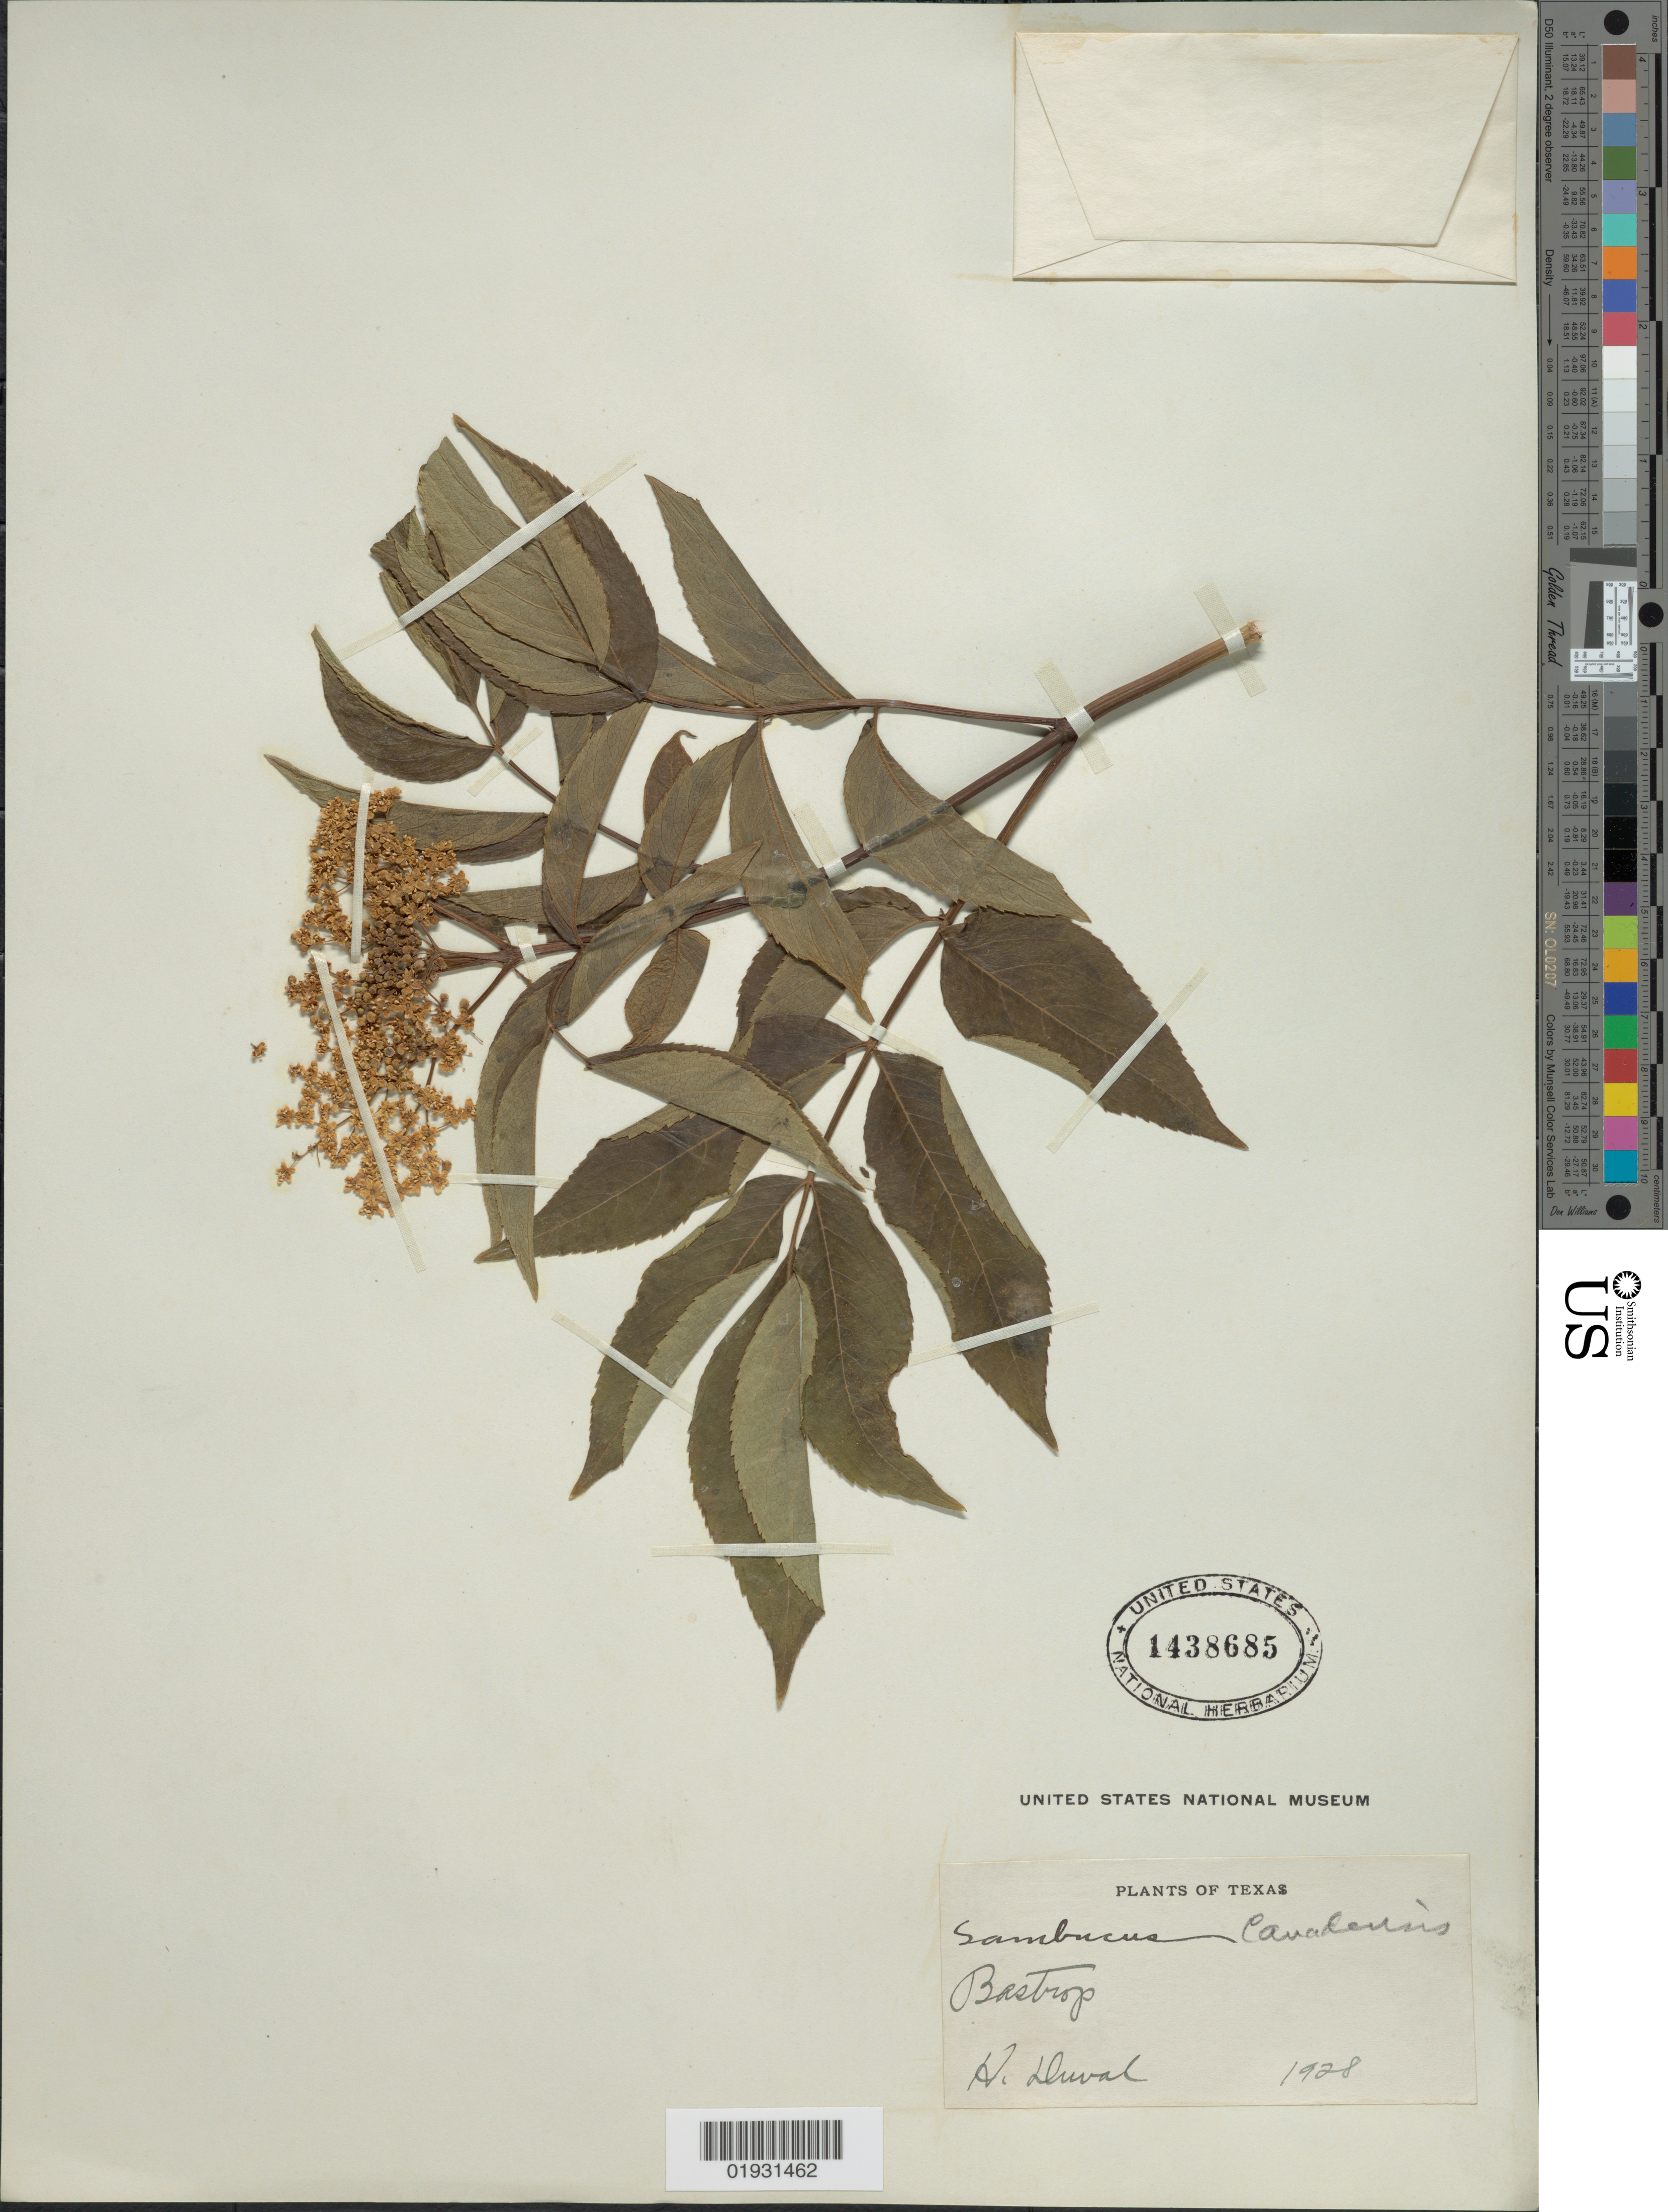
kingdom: Plantae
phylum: Tracheophyta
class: Magnoliopsida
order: Dipsacales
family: Viburnaceae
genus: Sambucus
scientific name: Sambucus sp.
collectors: H. Duval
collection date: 1928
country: United States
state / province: Texas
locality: Bastrop.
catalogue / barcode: US 1438685